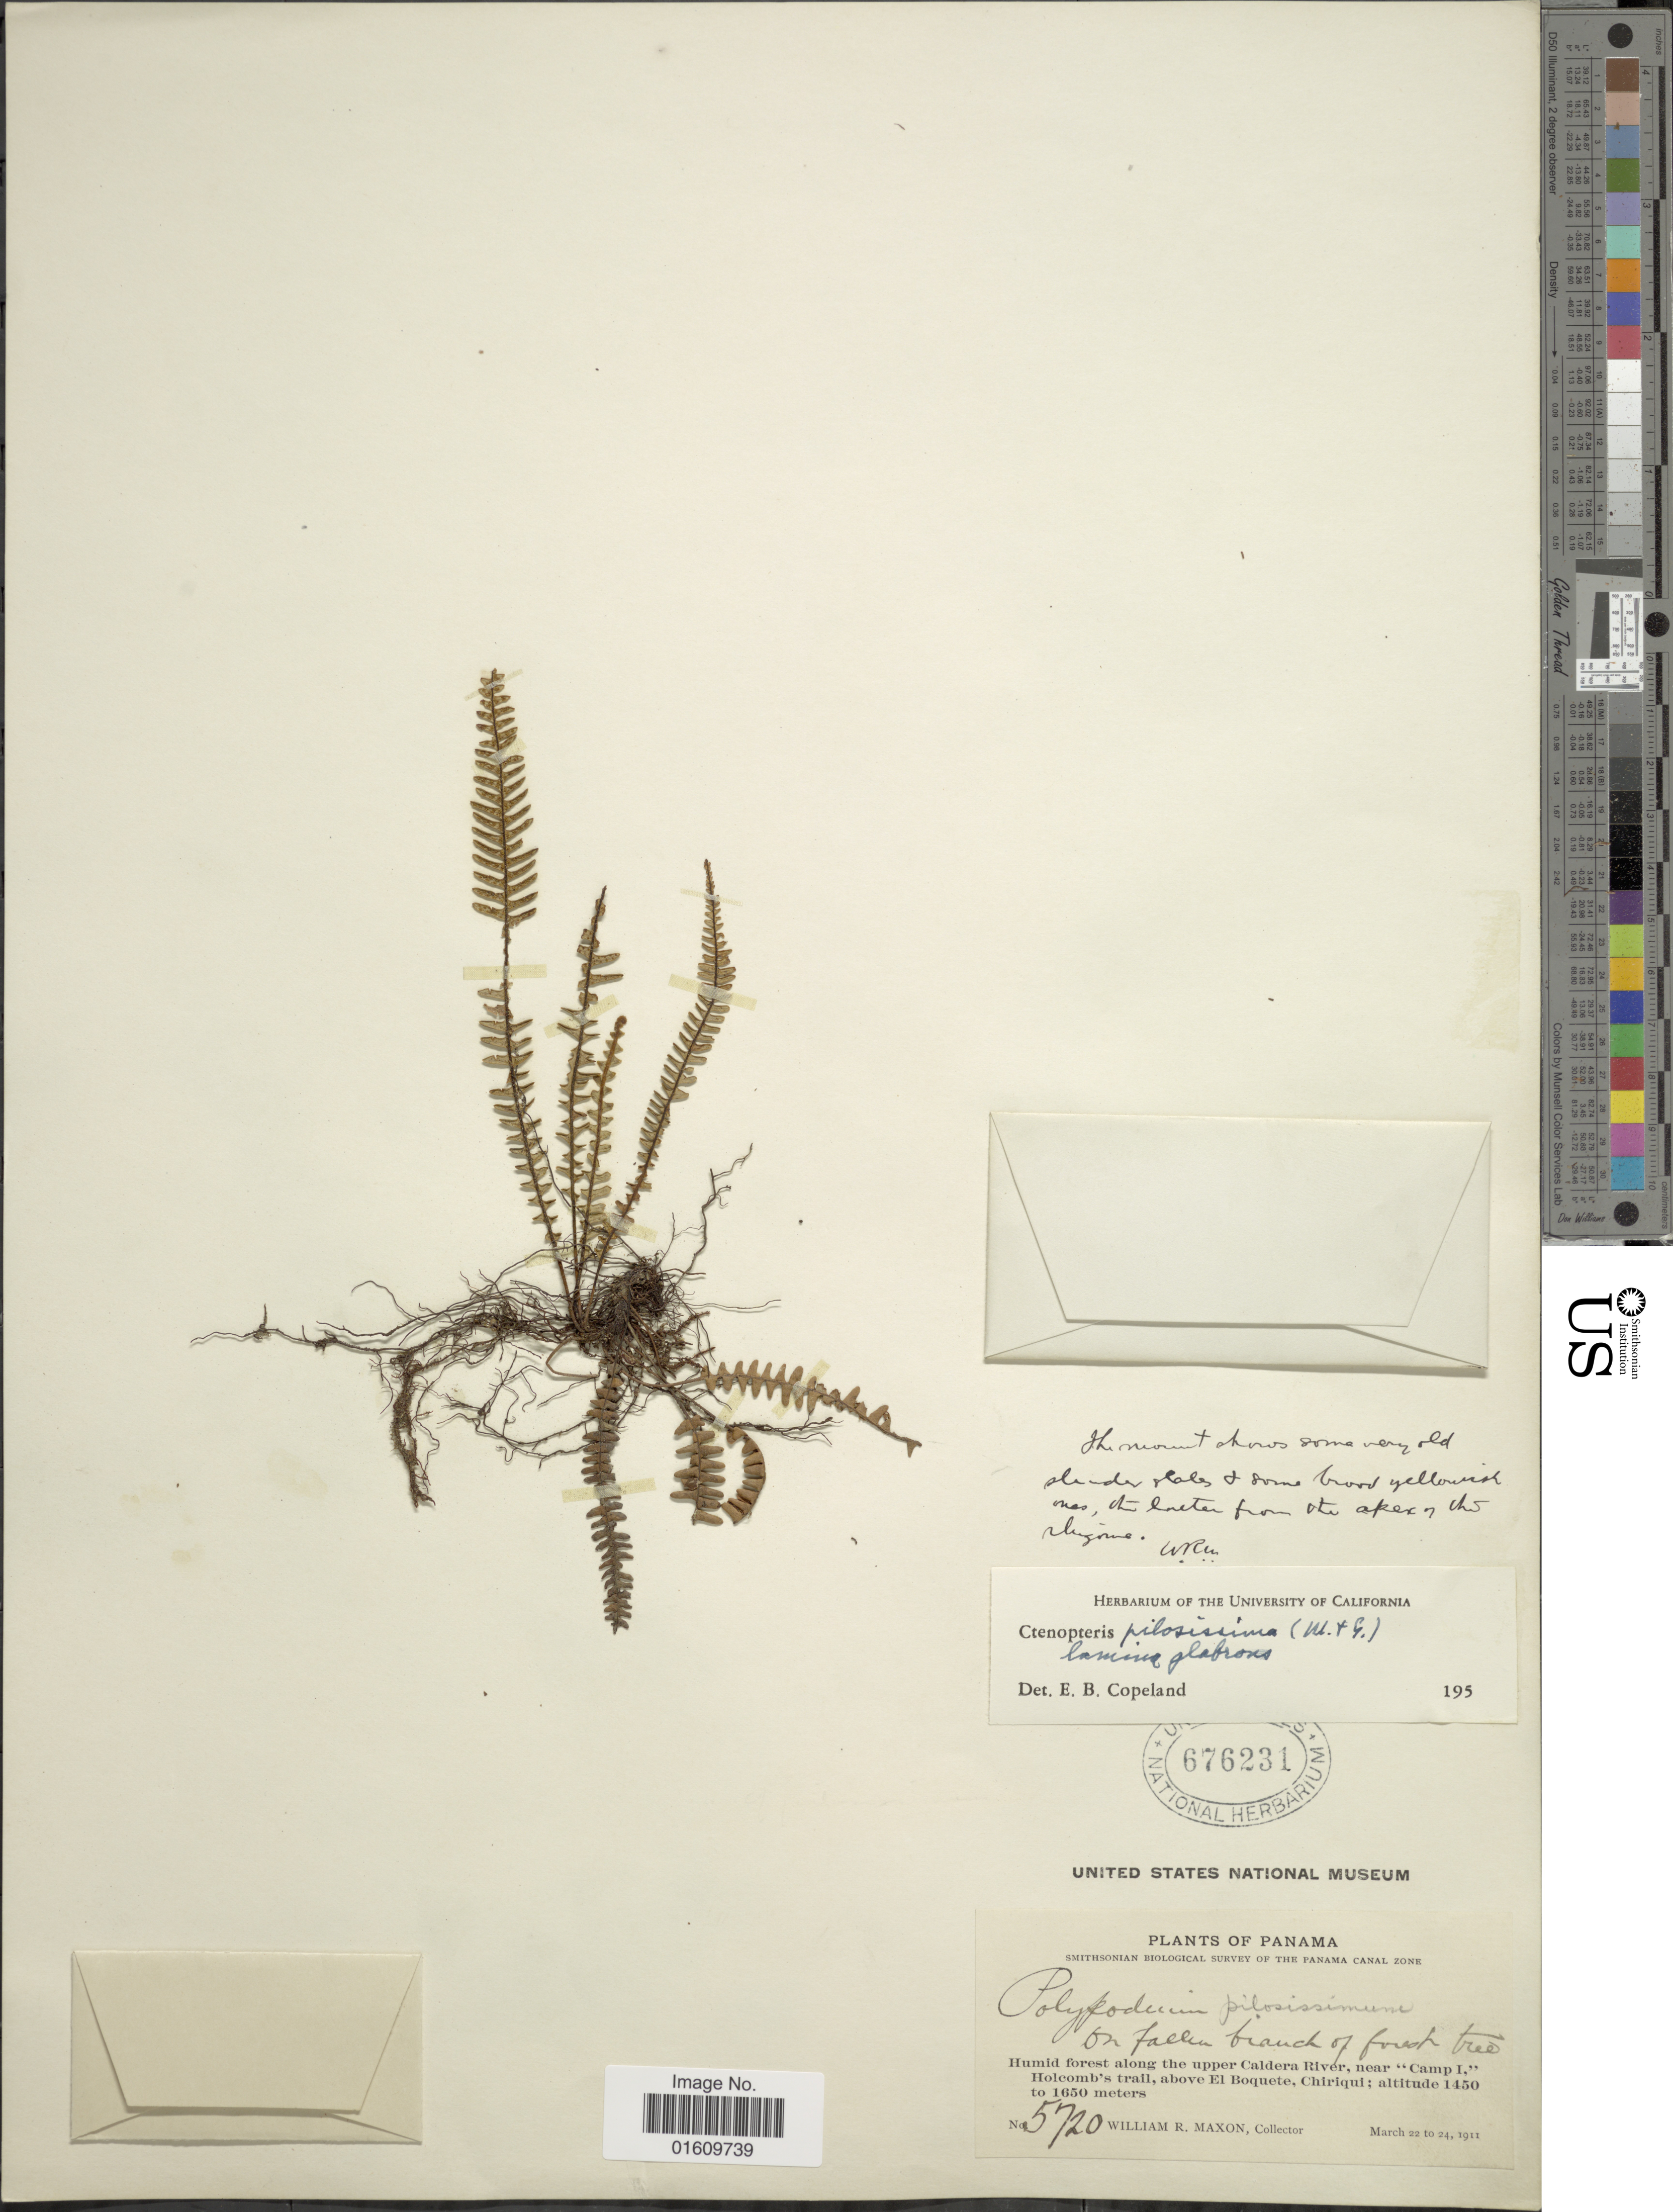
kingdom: Plantae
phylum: Tracheophyta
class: Polypodiopsida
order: Polypodiales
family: Polypodiaceae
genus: Melpomene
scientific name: Melpomene xiphopteroides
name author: (Liebm.) A.R. Sm. & R.C. Moran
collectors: W. R. Maxon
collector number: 5720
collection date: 1911-01-22/1911-03-24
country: Panama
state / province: Chiriqui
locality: The Panama Canal Zone, Humid forest along the upper Caldera River, near "Camp 1," Holcomb's trail, above El Boquete.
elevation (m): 1450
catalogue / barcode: US 676231